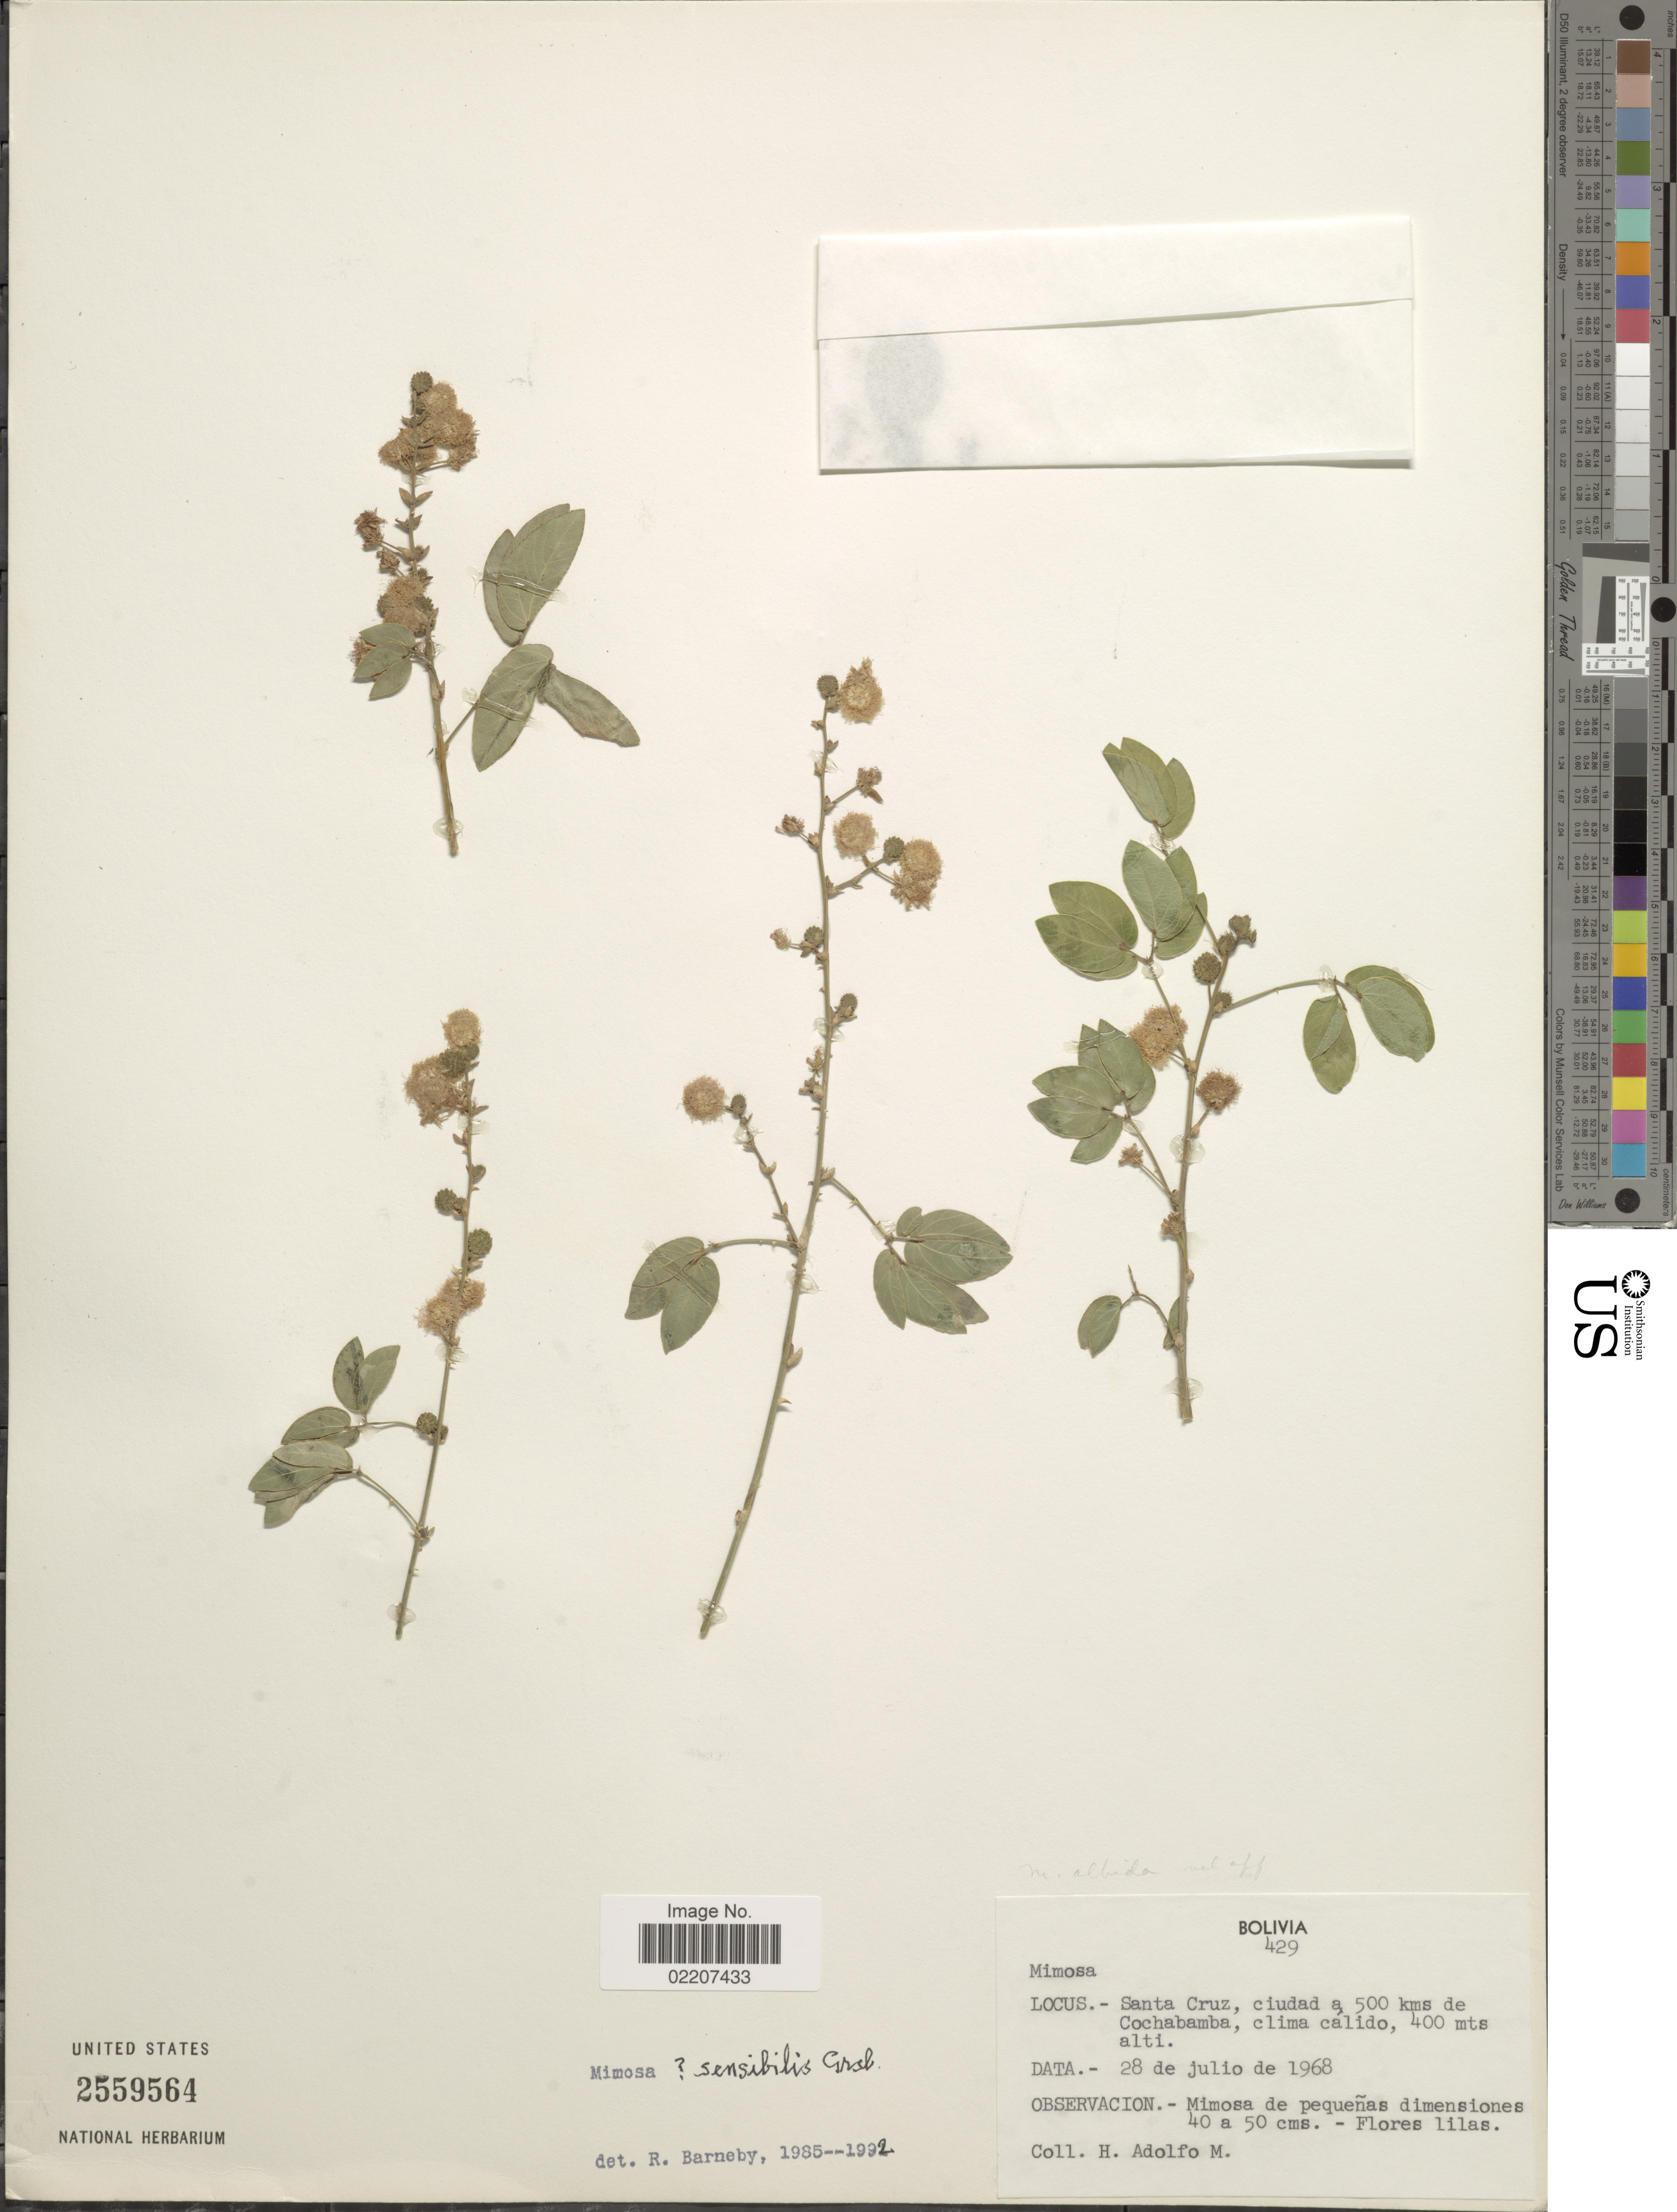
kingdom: Plantae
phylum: Tracheophyta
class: Magnoliopsida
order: Fabales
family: Fabaceae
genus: Mimosa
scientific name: Mimosa sensibilis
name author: Griseb.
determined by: Barneby, Rupert C., (NY)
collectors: Bro. Adolfo M.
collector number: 429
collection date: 1968-07-28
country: Bolivia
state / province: Santa Cruz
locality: Locus, Santa Cruz, ciidad a 500 kms de Cochabamba, clima calido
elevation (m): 400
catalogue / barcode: US 2559564